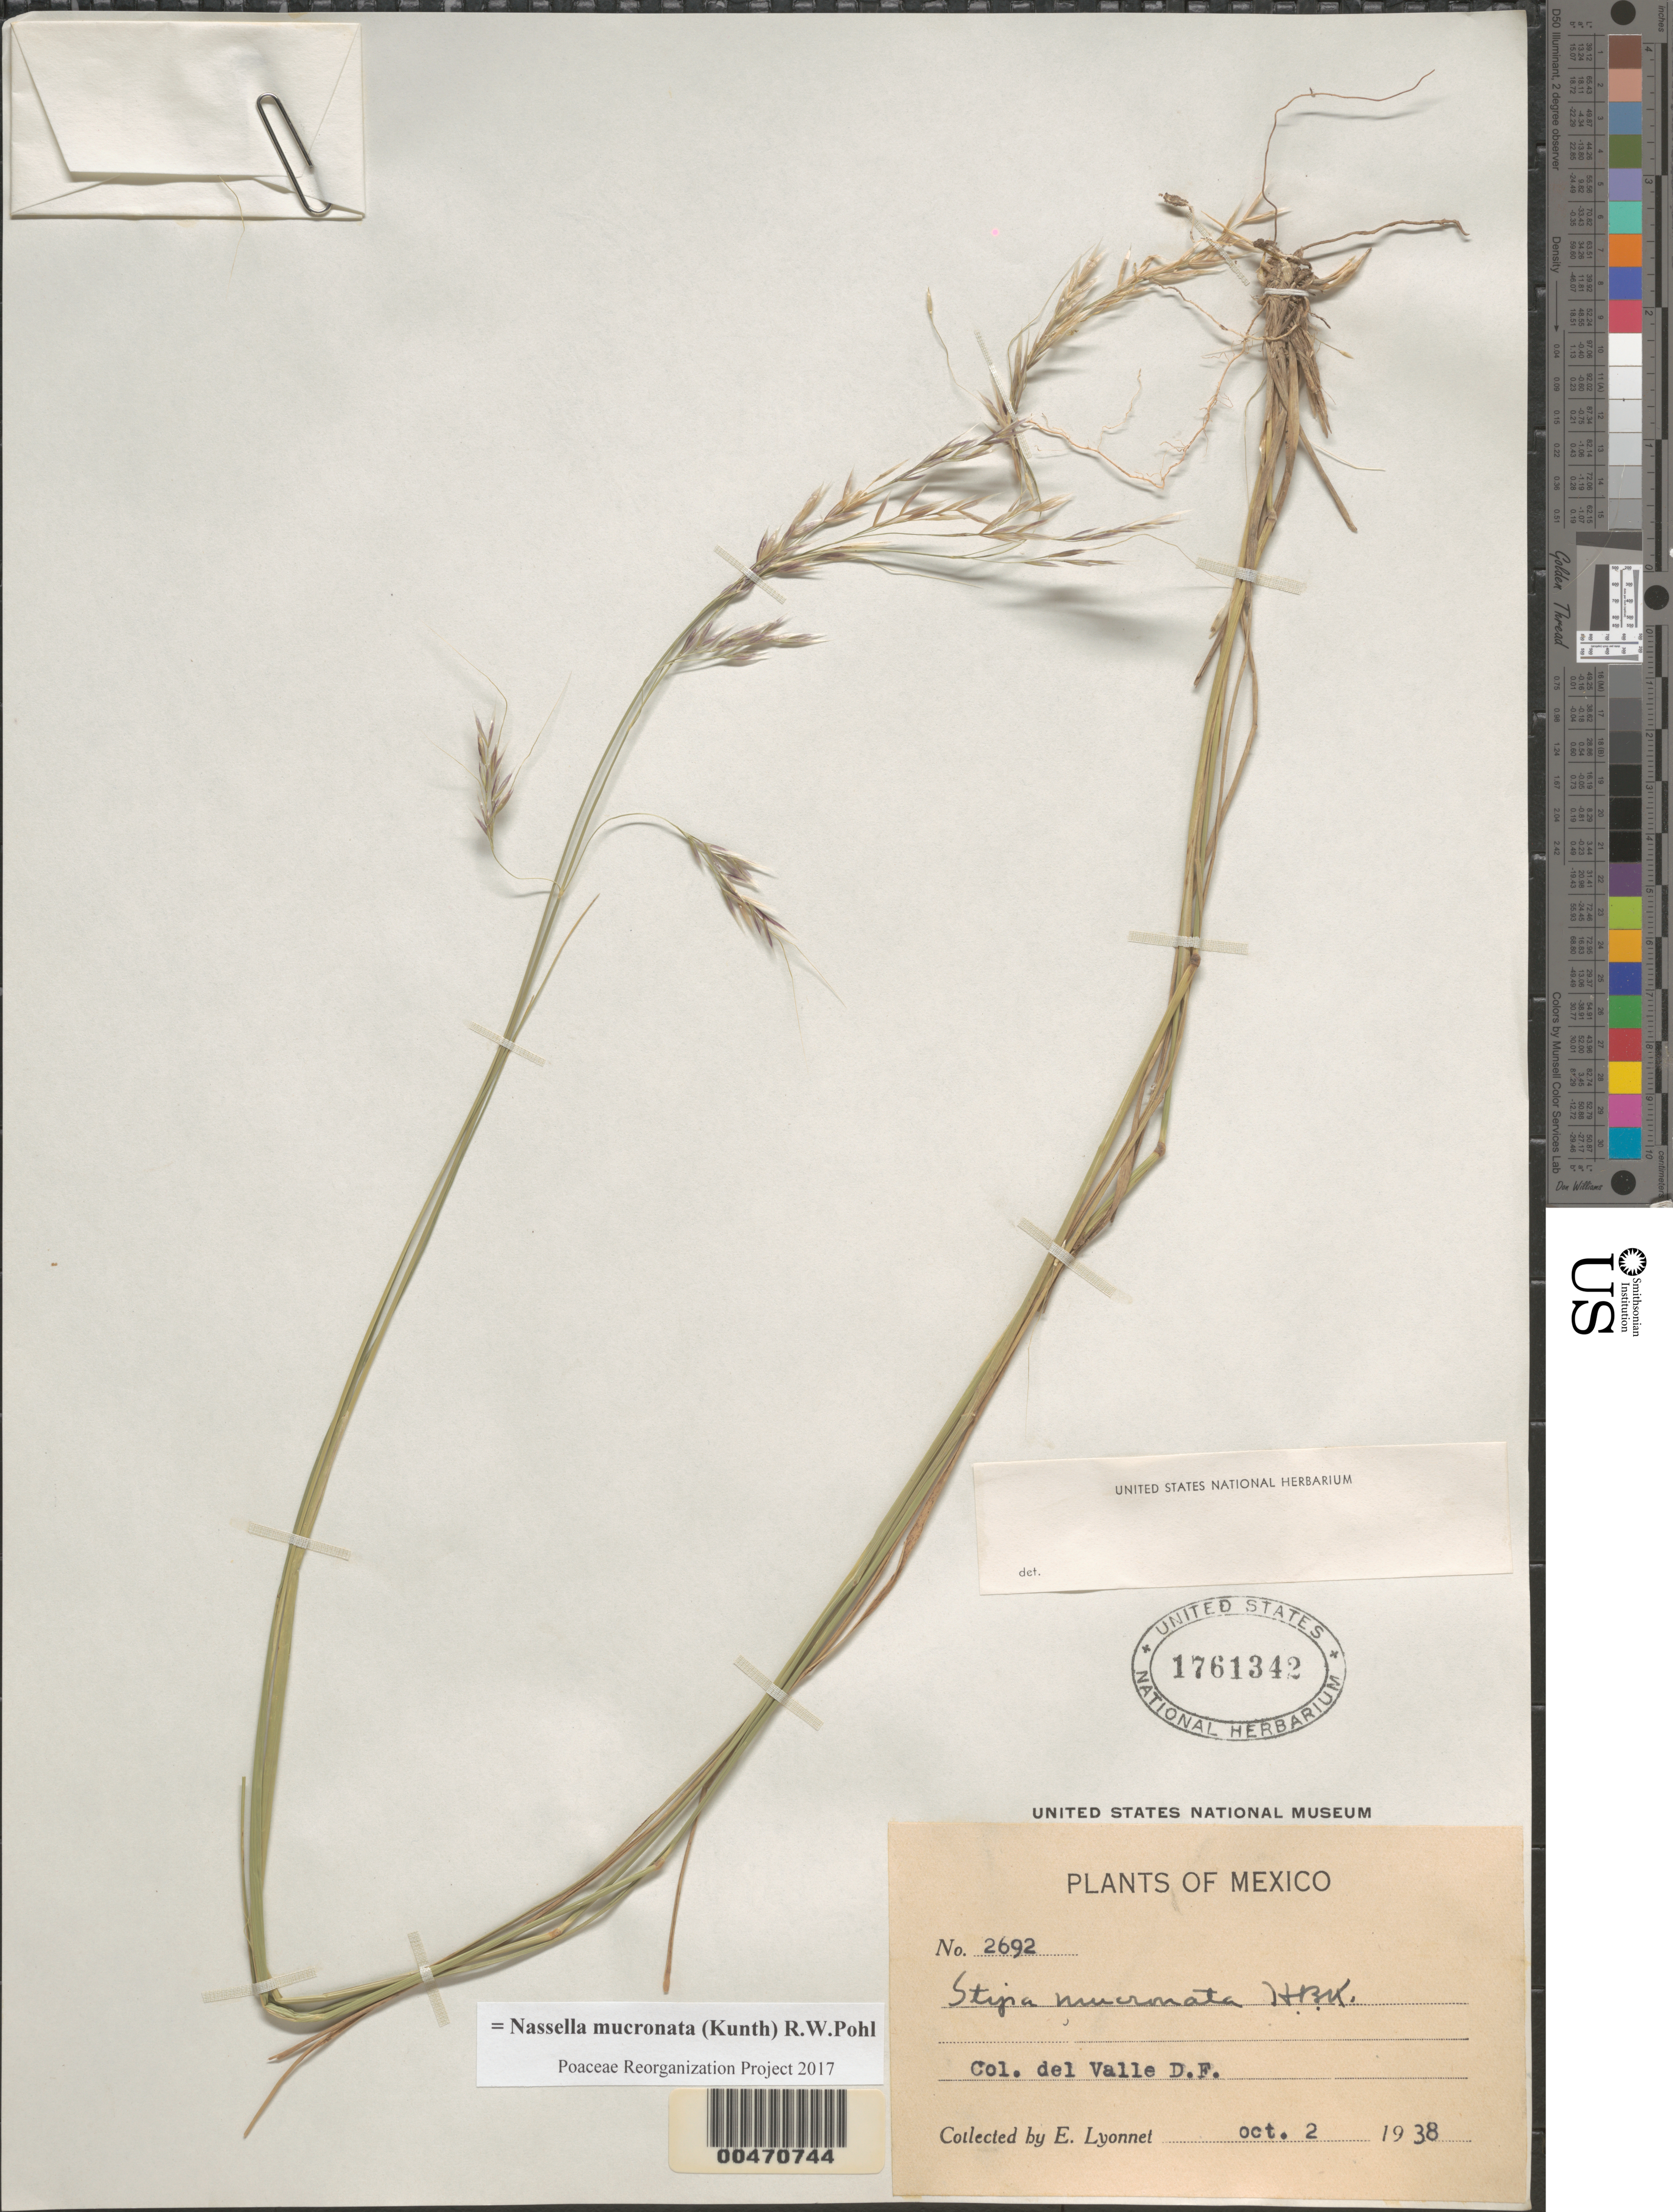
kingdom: Plantae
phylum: Tracheophyta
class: Liliopsida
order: Poales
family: Poaceae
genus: Nassella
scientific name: Nassella mucronata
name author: (Kunth) R.W. Pohl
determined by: Poaceae Reorganization Project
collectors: Bro. E. Lyonnet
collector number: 2692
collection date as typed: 2 Oct 1938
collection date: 1938-10-02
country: Mexico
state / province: Distrito Federal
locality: Col. del Valle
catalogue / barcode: US 1761342